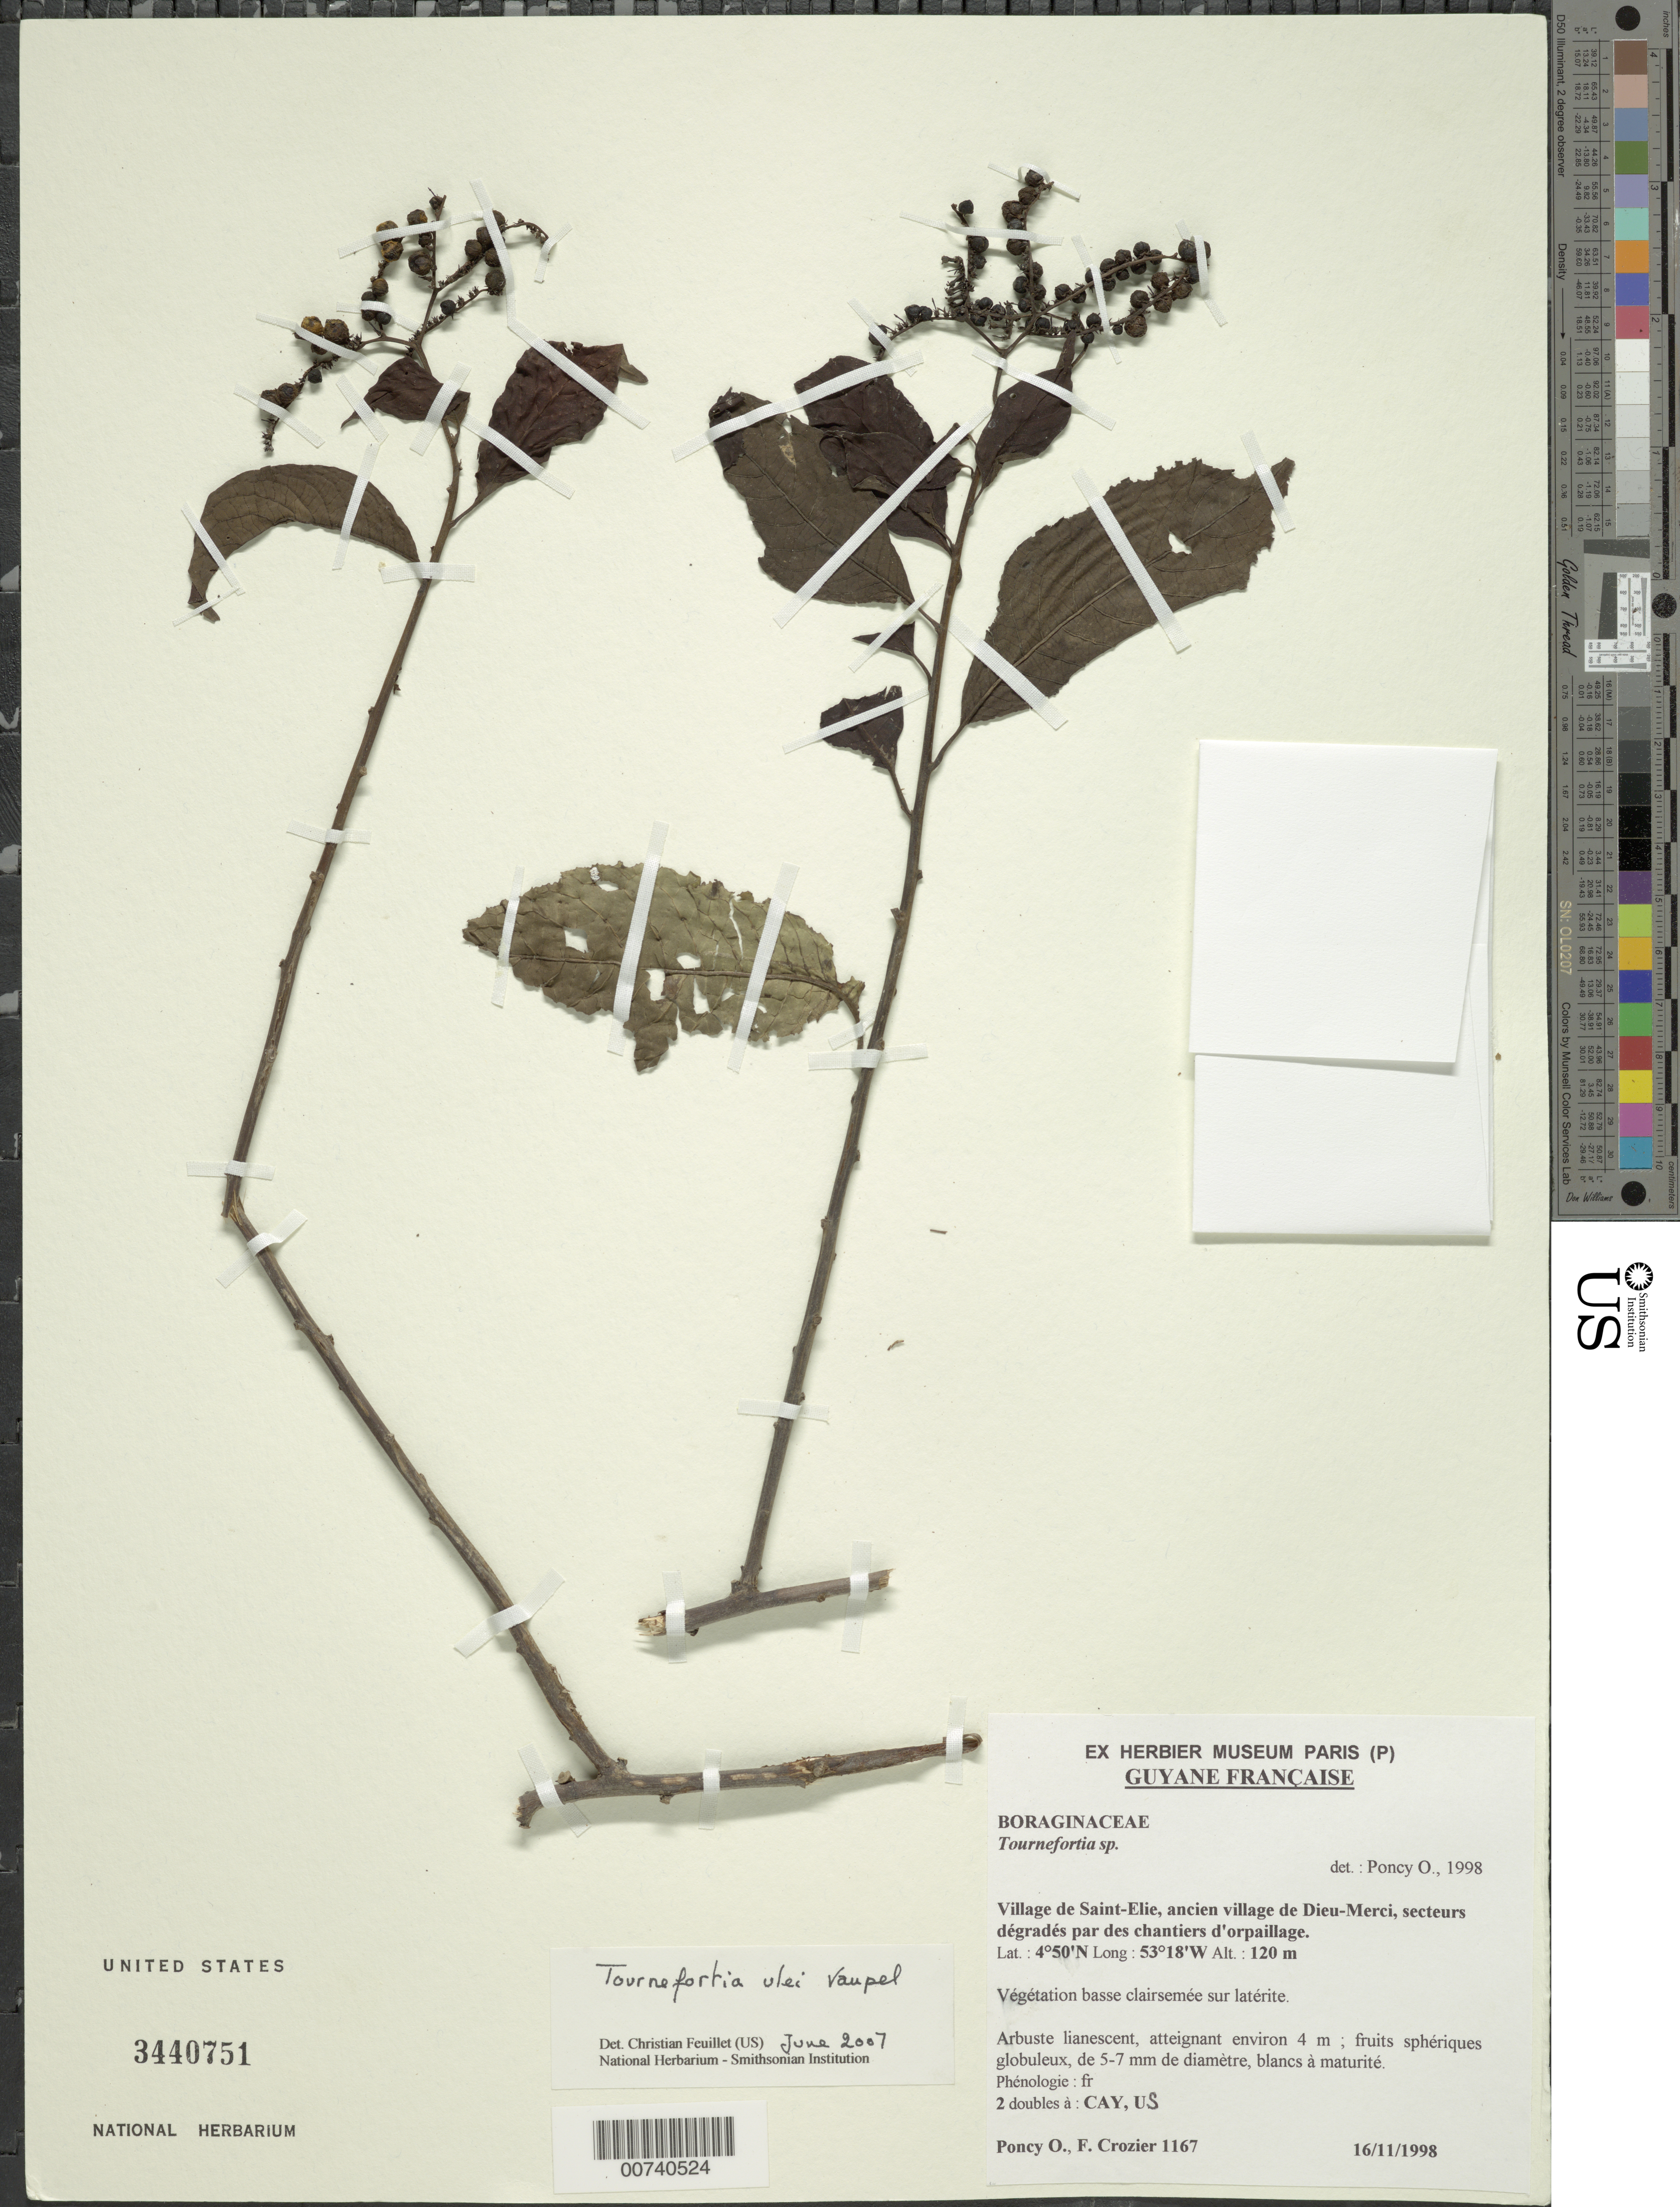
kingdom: Plantae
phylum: Tracheophyta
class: Magnoliopsida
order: Boraginales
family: Heliotropiaceae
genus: Tournefortia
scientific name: Tournefortia ulei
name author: Vaupel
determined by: Feuillet, C.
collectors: O. Poncy & F. Crozier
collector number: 1167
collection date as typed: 16-Nov-98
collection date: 1998-11-16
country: French Guiana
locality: Saint-Elie Village, ancien village de Dieu-Merci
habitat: Low vegetation, sparse, on laterite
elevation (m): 120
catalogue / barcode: US 3440751